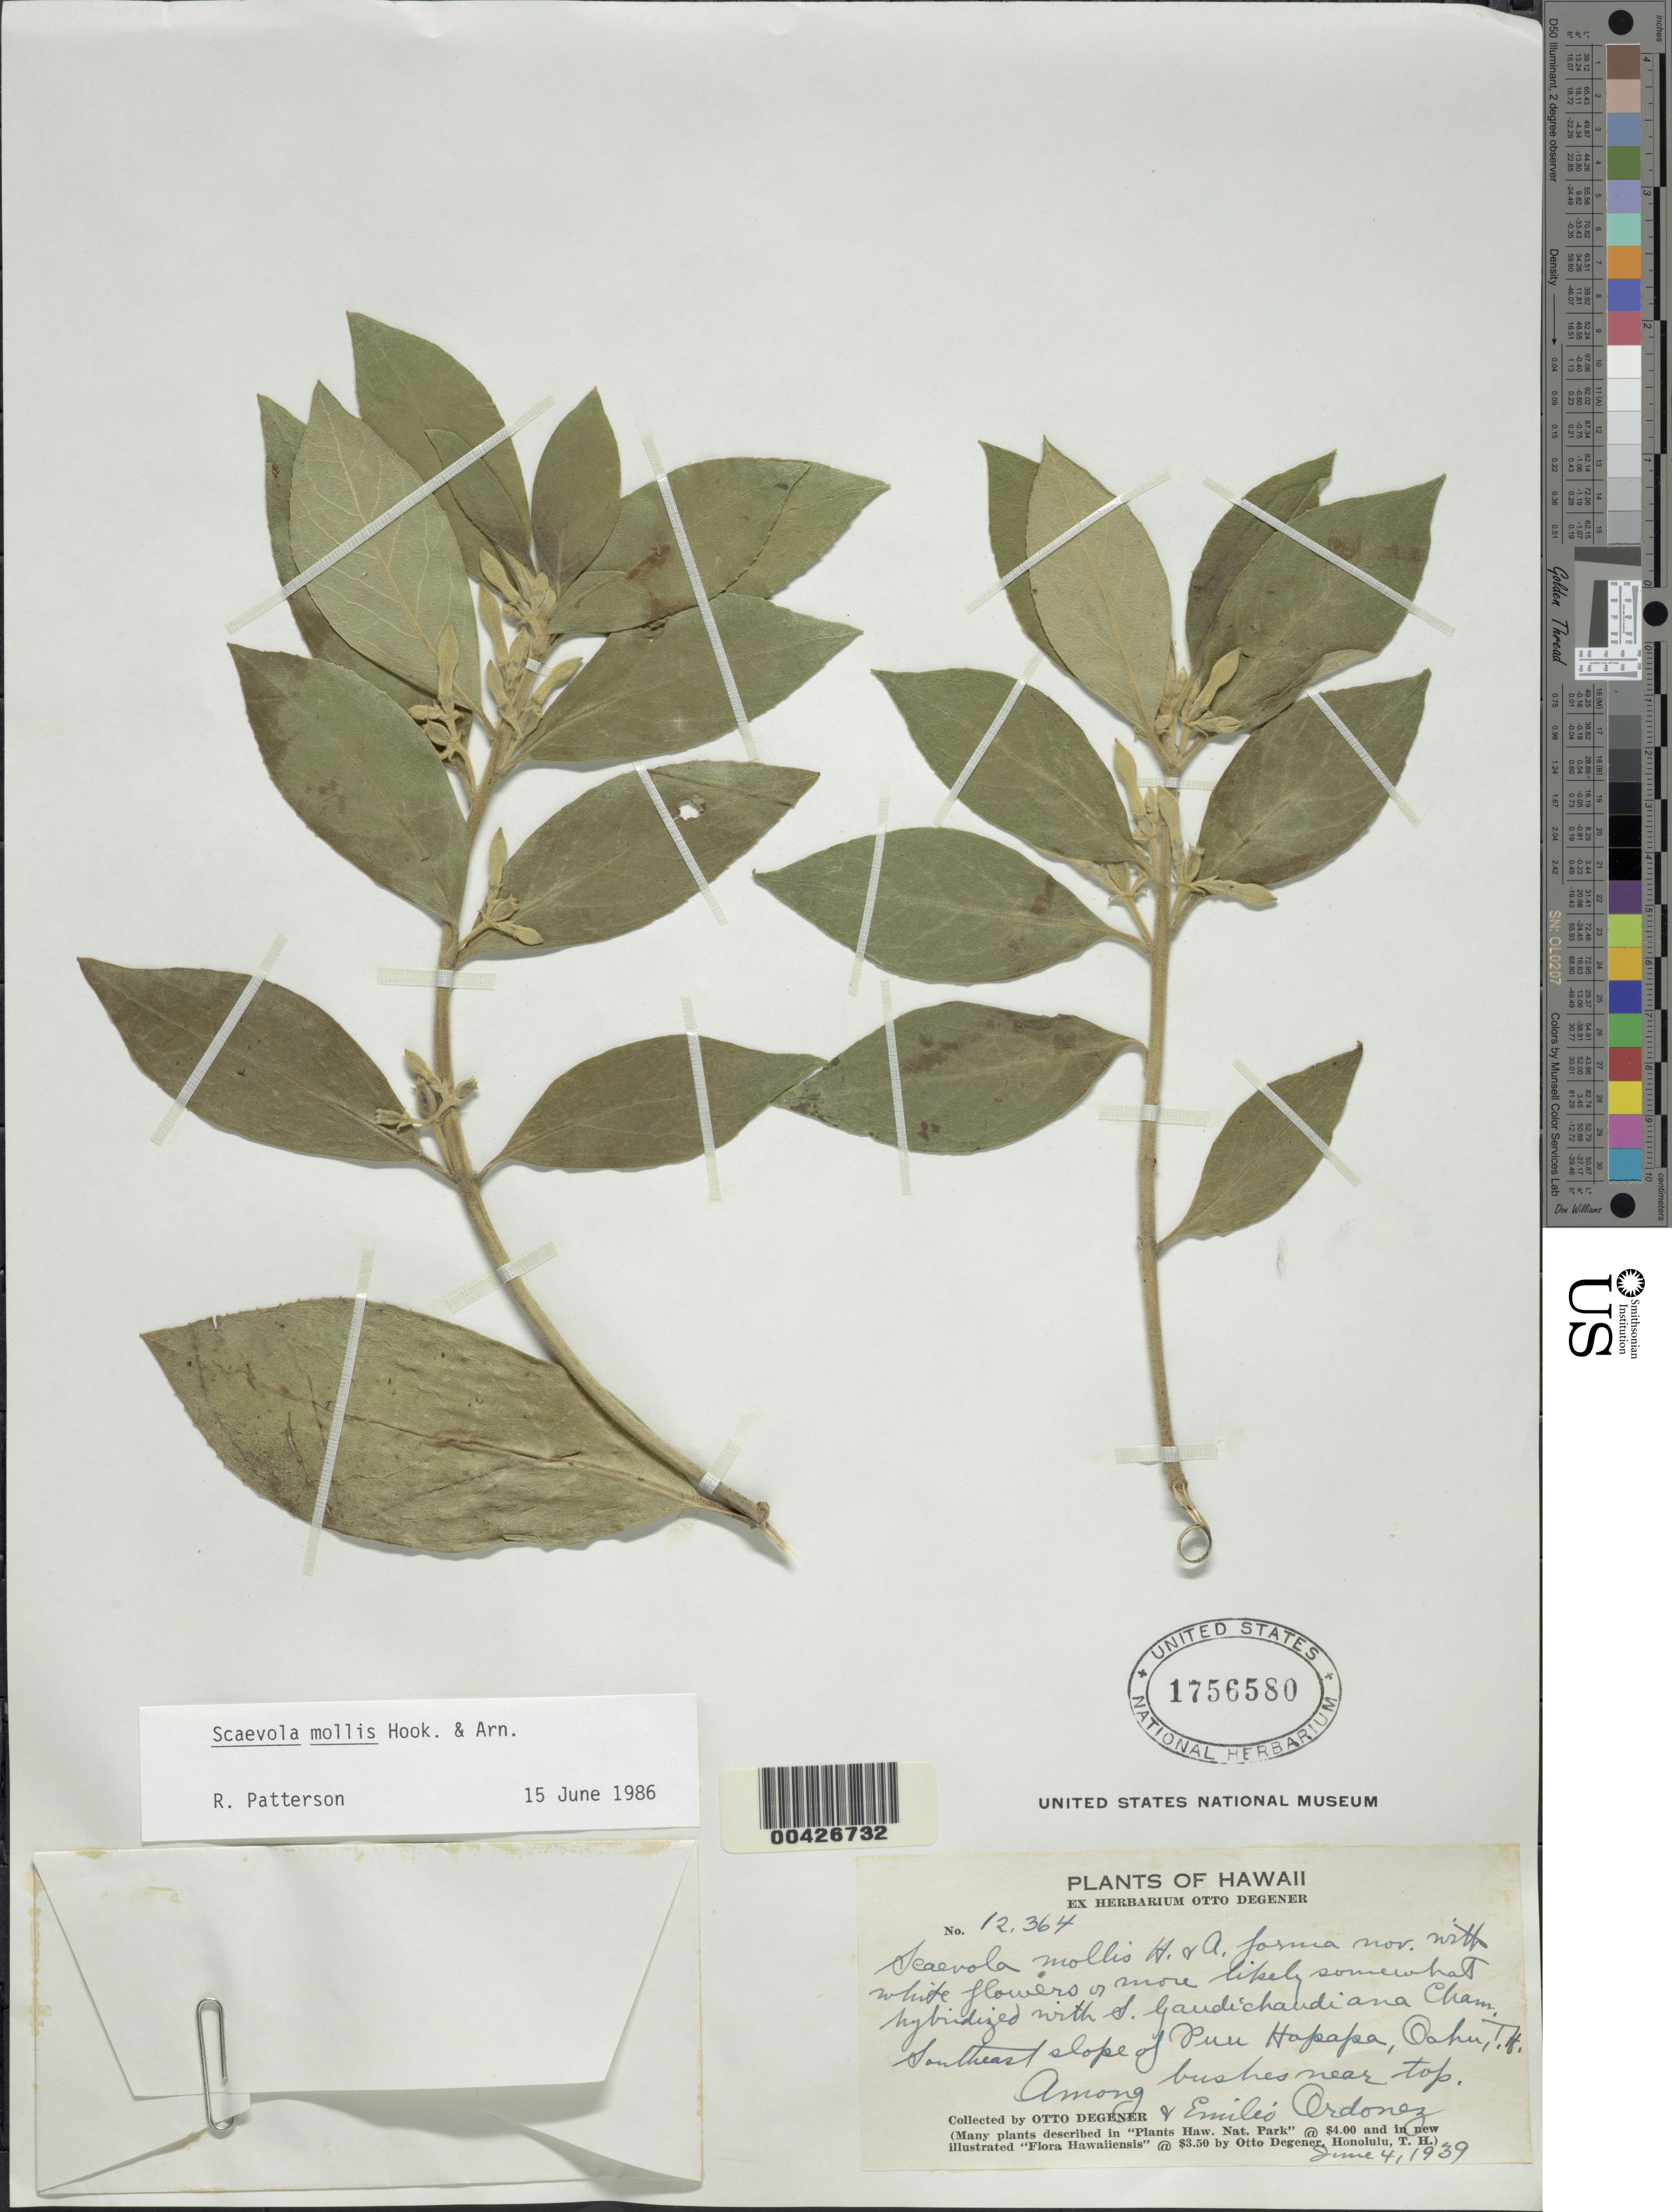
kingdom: Plantae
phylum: Tracheophyta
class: Magnoliopsida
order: Asterales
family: Goodeniaceae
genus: Scaevola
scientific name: Scaevola mollis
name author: Hook. & Arn.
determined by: Patterson, R.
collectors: O. Degener & E. Ordonez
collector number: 12364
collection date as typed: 4 Jun 1939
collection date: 1939-06-04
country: United States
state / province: Hawaii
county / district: Honolulu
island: Oahu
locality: SE slope of Puu Hapapa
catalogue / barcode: US 1756580